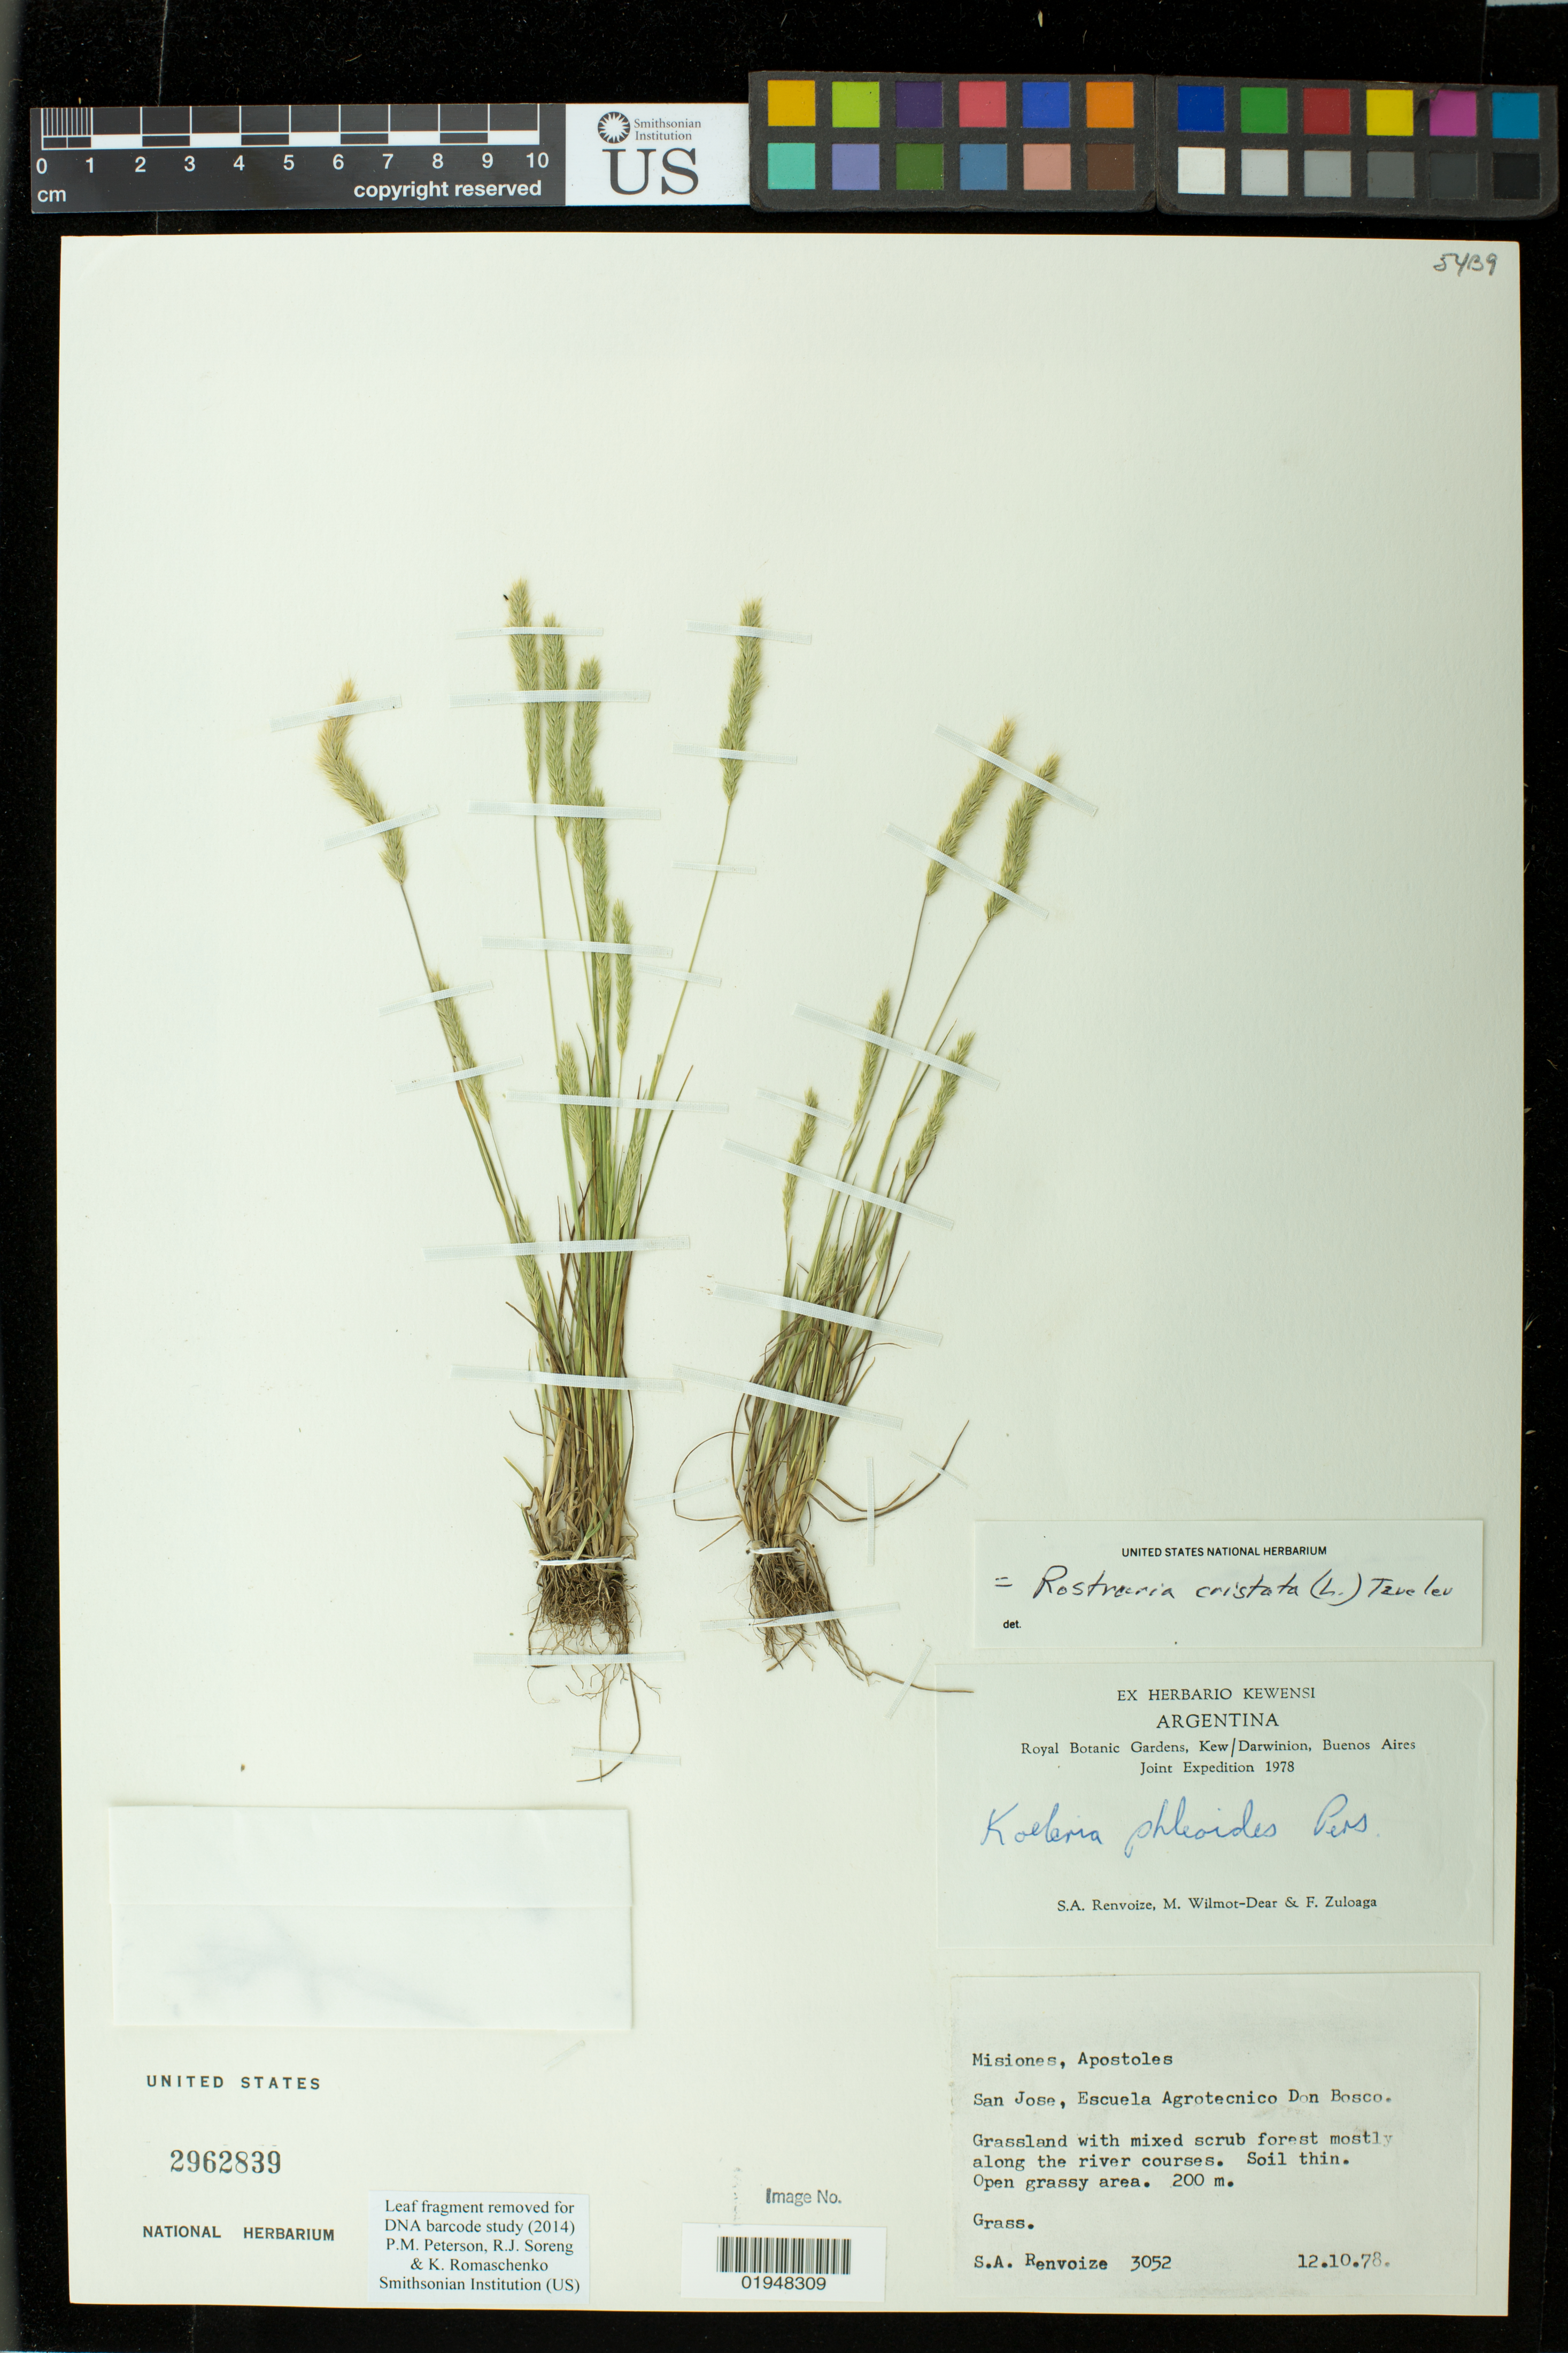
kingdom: Plantae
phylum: Tracheophyta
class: Liliopsida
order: Poales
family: Poaceae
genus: Rostraria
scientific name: Rostraria cristata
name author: (L.) Tzvelev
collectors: S. A. Renvoize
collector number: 3052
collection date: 1978-10-12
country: Argentina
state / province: Misiones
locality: Apostoles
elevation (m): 200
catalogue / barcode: US 2962839